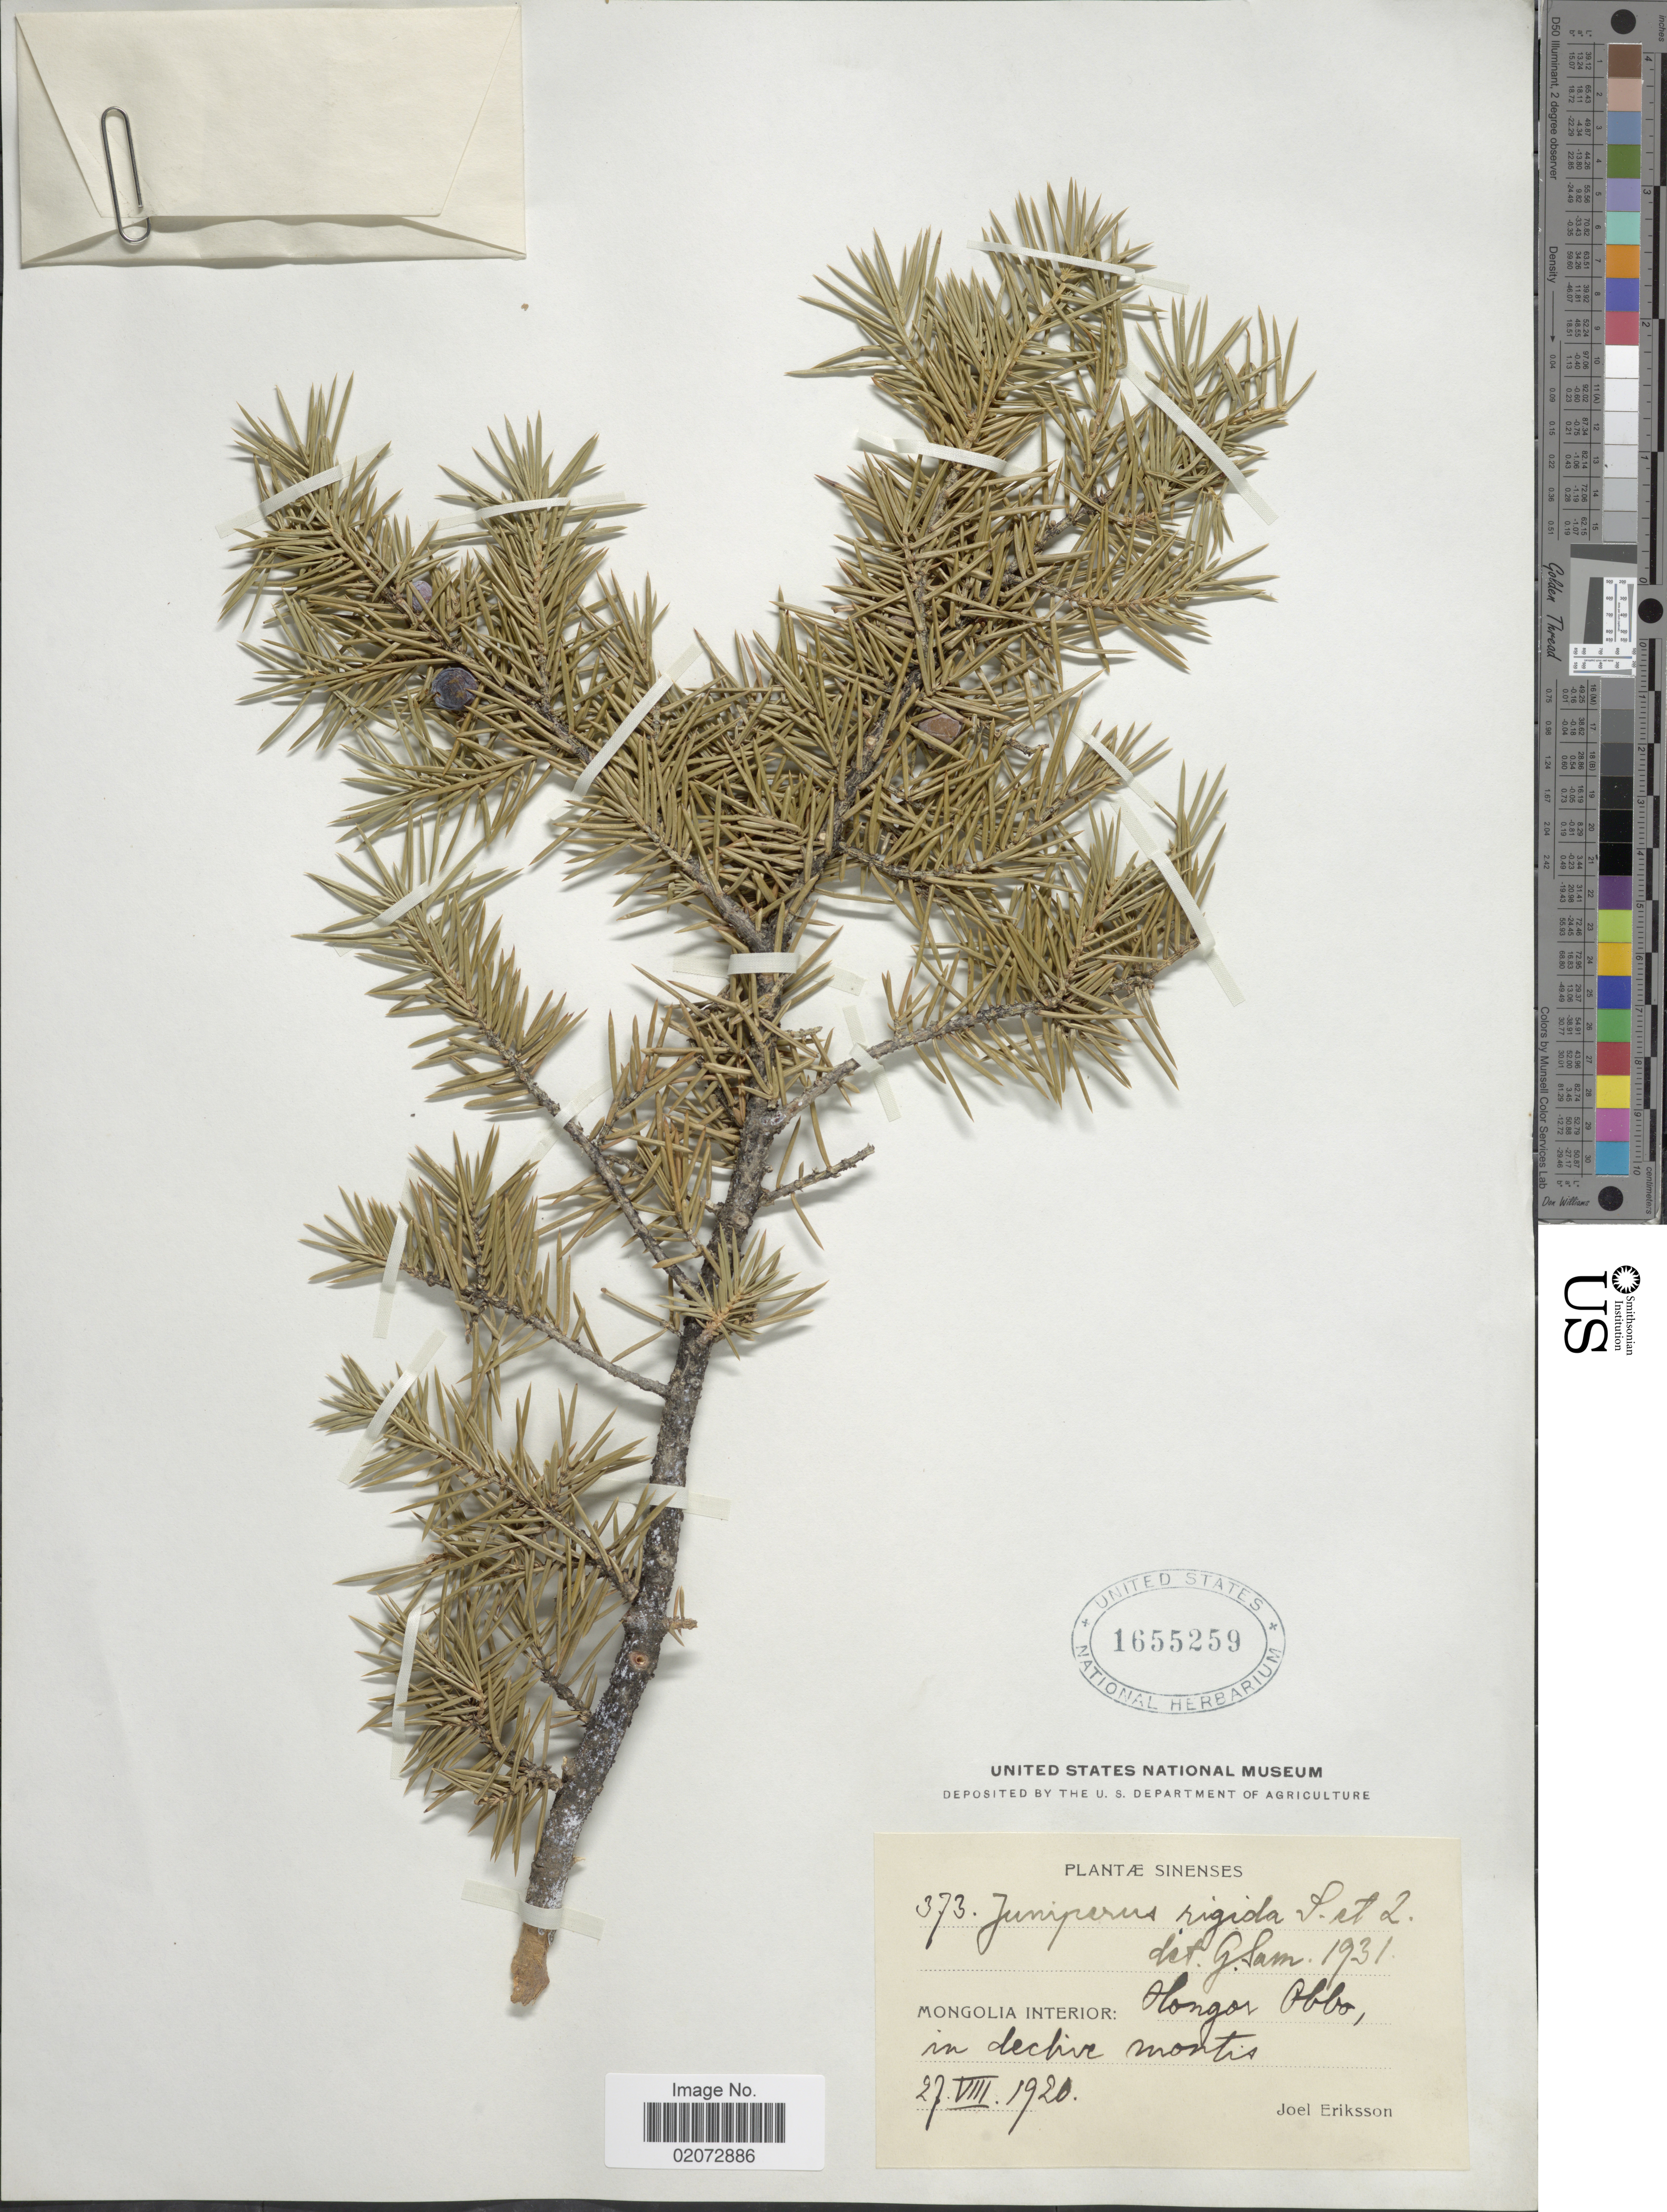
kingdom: Plantae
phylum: Tracheophyta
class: Pinopsida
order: Pinales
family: Cupressaceae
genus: Juniperus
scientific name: Juniperus rigida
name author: Siebold & Zucc.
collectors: J. Eriksson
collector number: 373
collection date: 1920-08-27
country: China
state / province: Nei Monggol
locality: Mongolia Interior: Hongor Abbo, in declive montis [interpreted]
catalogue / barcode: US 1655259